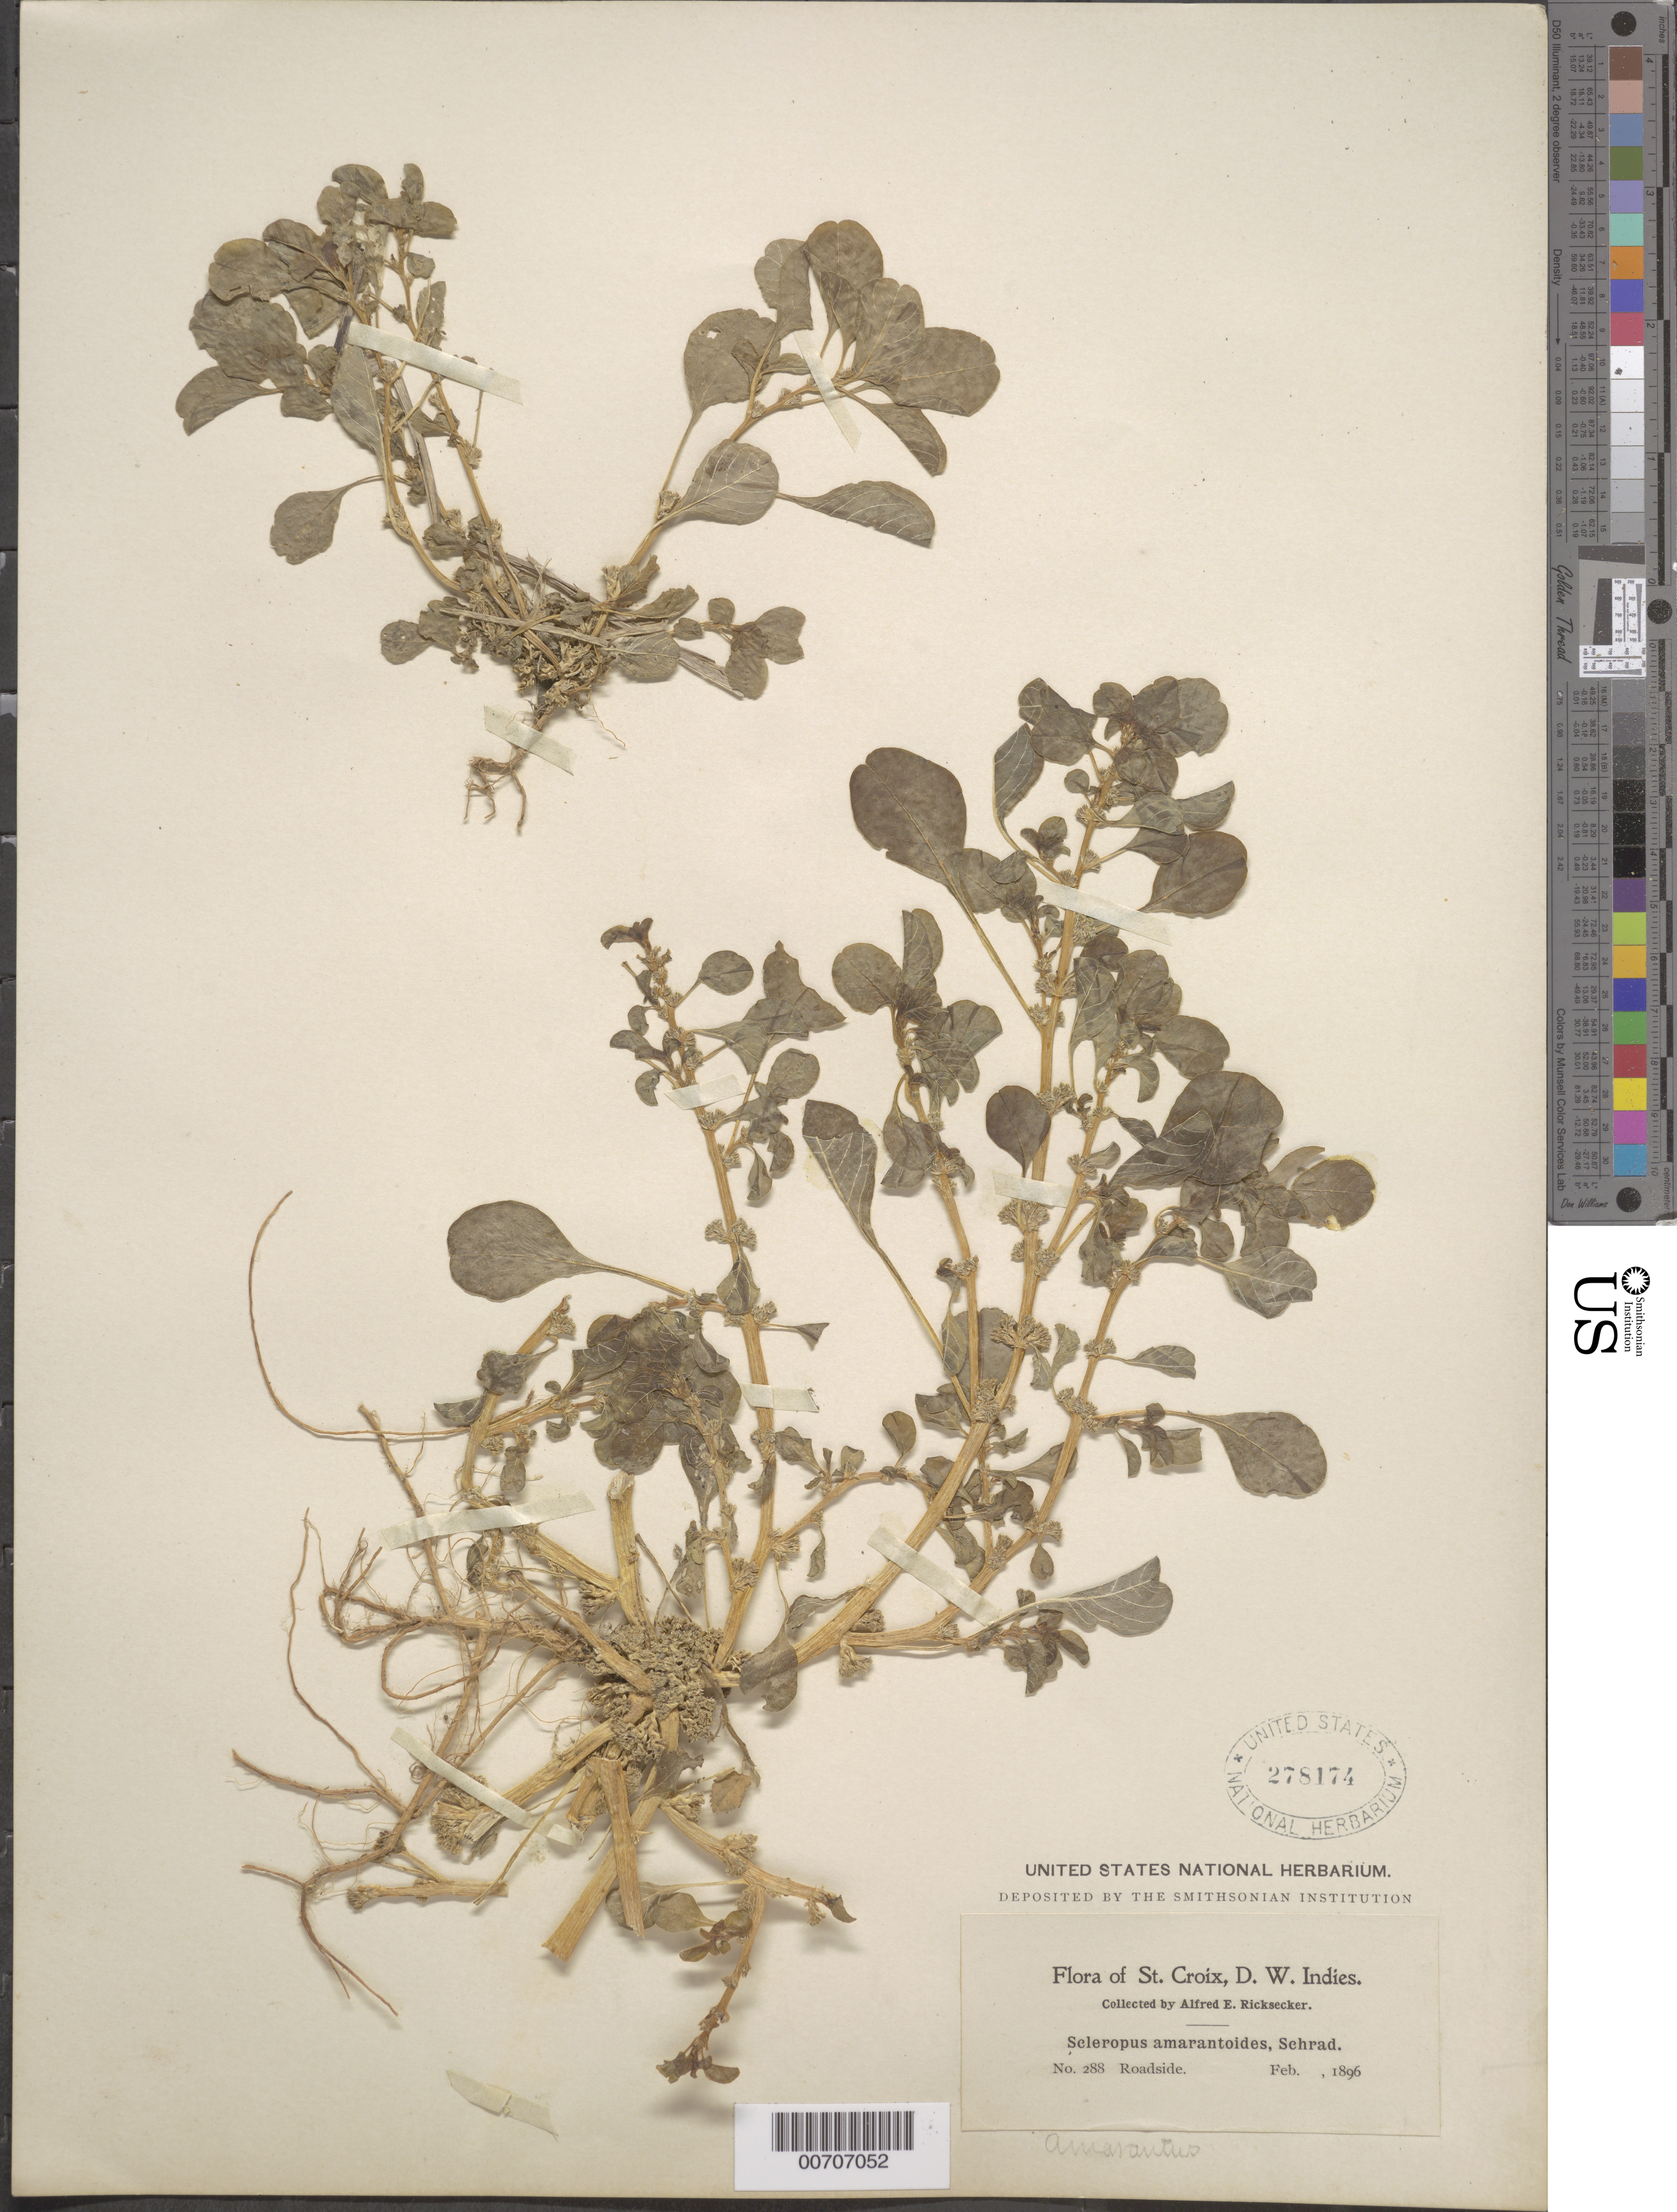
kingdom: Plantae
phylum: Tracheophyta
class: Magnoliopsida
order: Caryophyllales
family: Amaranthaceae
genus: Amaranthus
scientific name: Amaranthus crassipes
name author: Schltdl.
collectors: A. E. Ricksecker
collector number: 288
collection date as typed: Feb 1896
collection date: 1896-02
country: U.S. Virgin Islands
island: St. Croix Island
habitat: Roadside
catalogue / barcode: US 278174